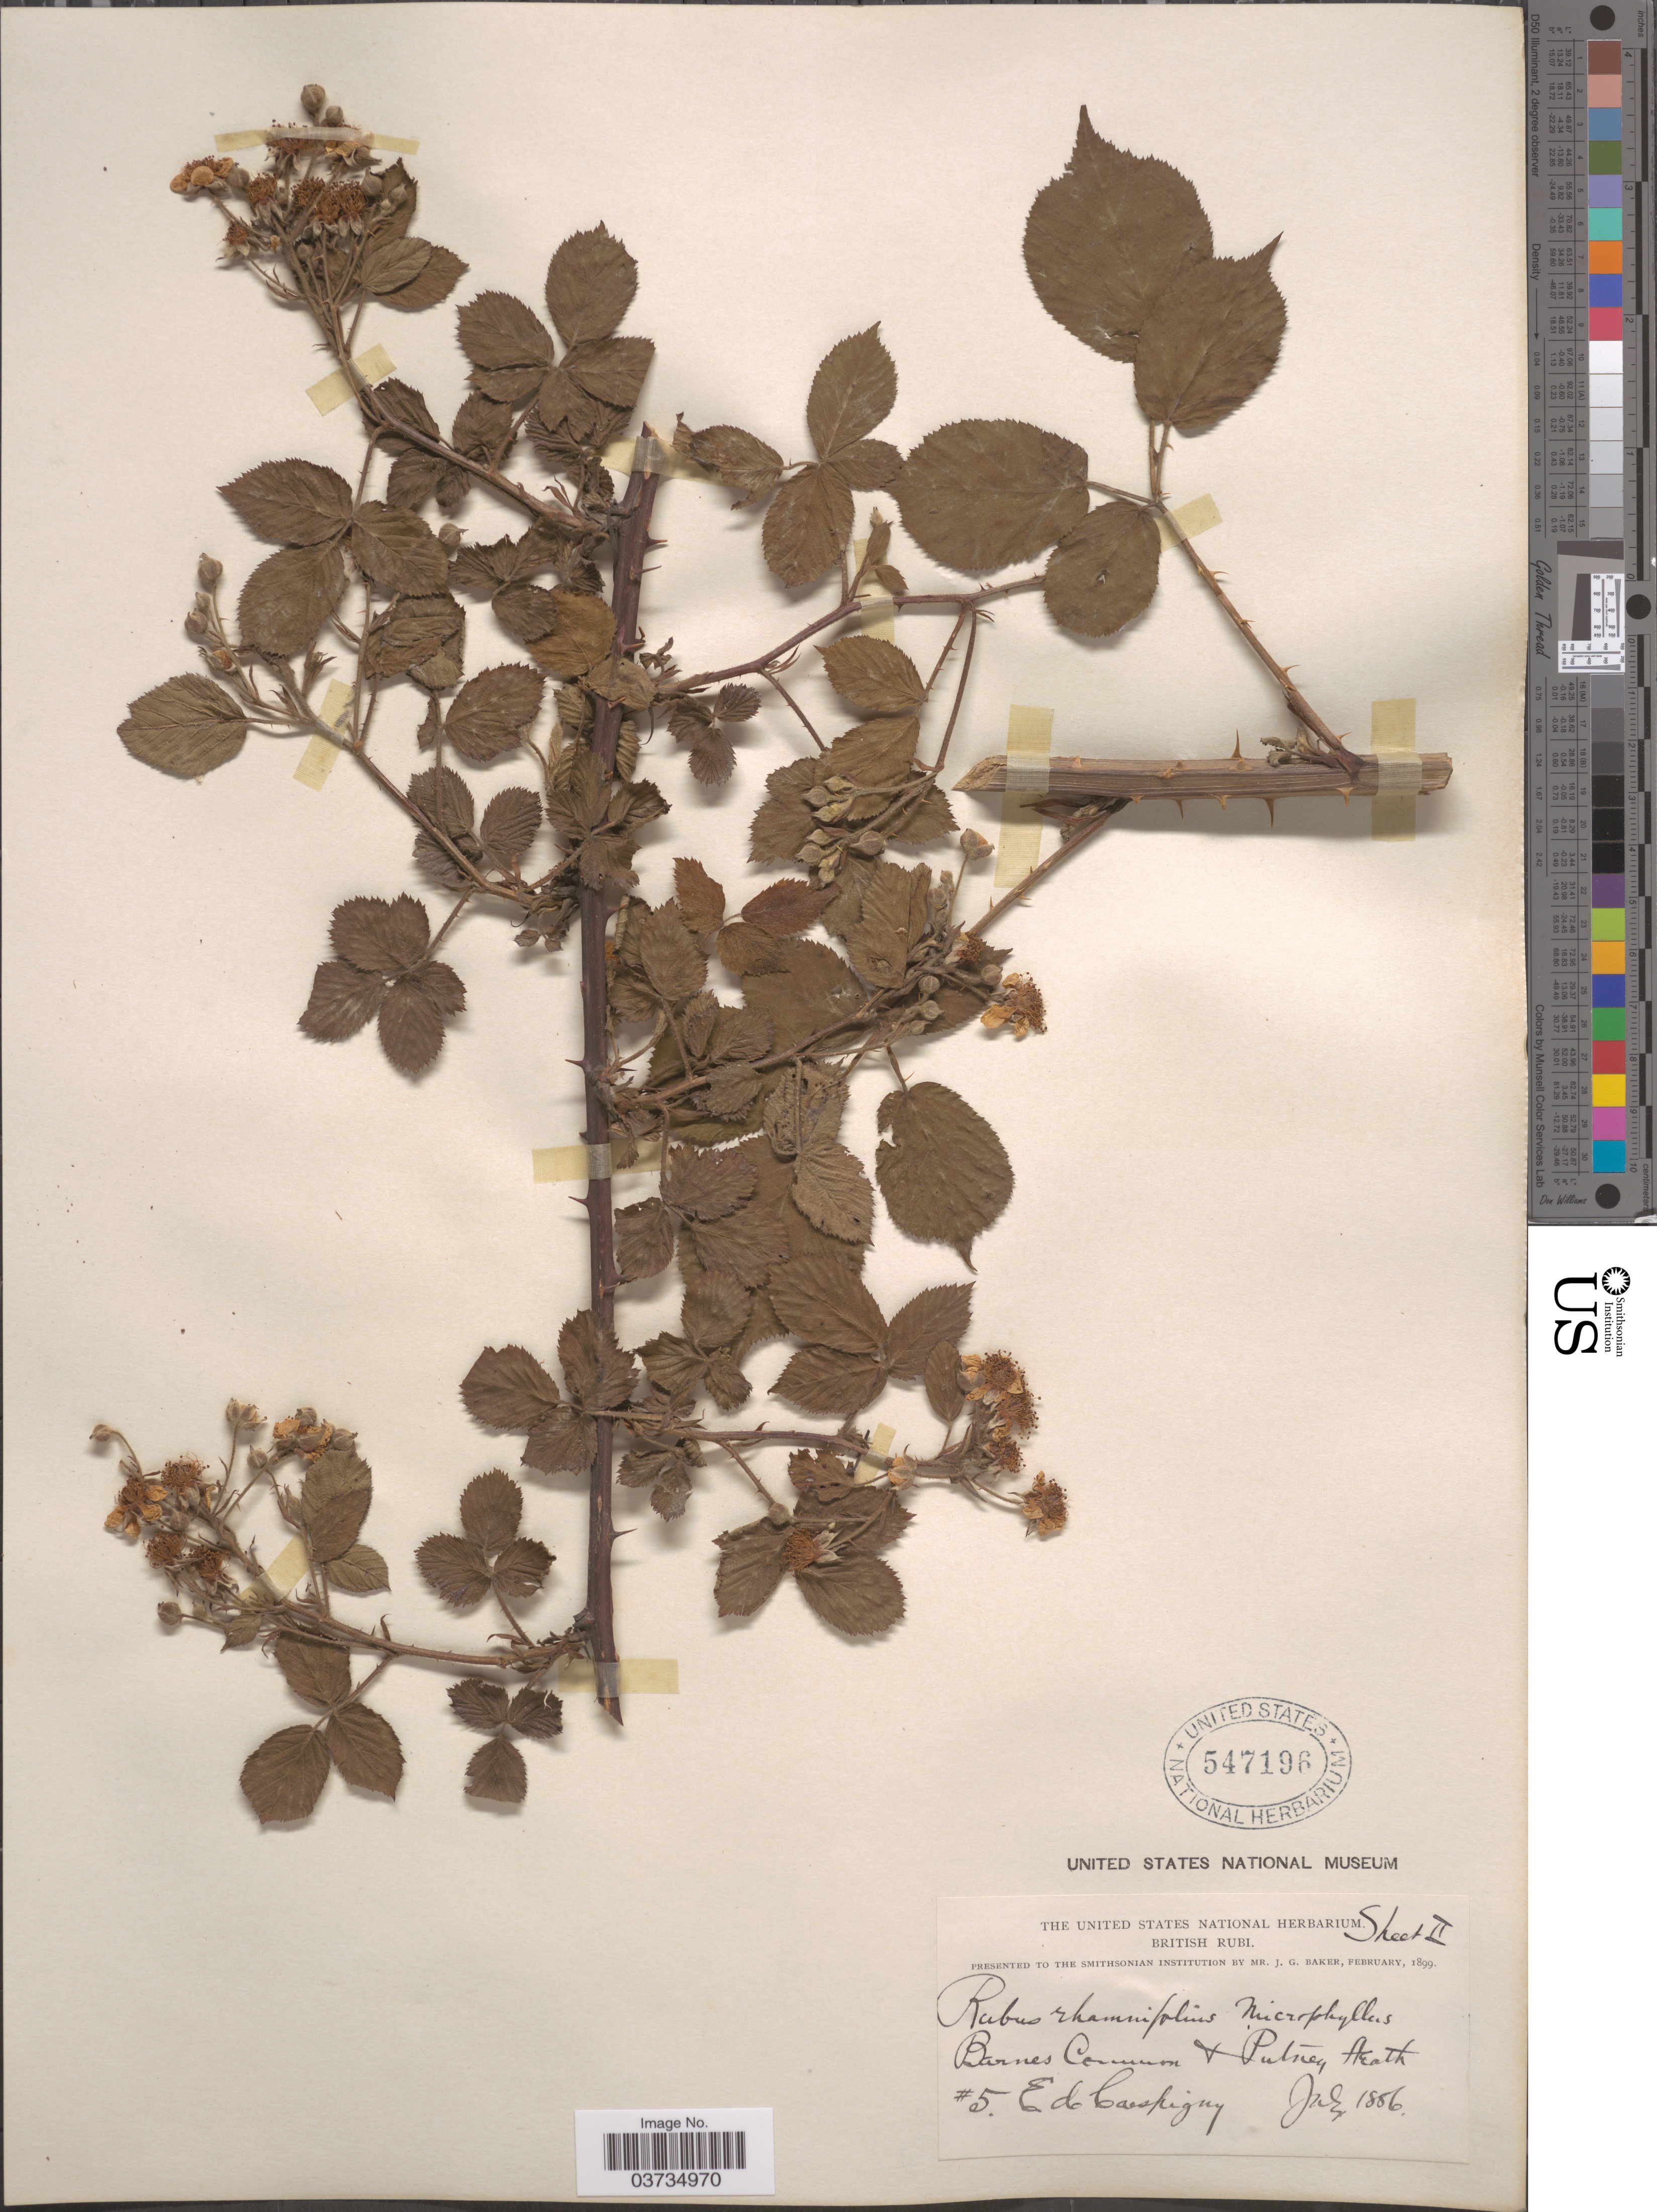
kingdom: Plantae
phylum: Tracheophyta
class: Magnoliopsida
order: Rosales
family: Rosaceae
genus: Rubus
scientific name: Rubus rhamnifolius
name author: Weihe & Nees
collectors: E. de Crespigny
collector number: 5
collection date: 1886-07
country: United Kingdom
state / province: England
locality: Barnes Common & Putney Heath.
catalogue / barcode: US 547196